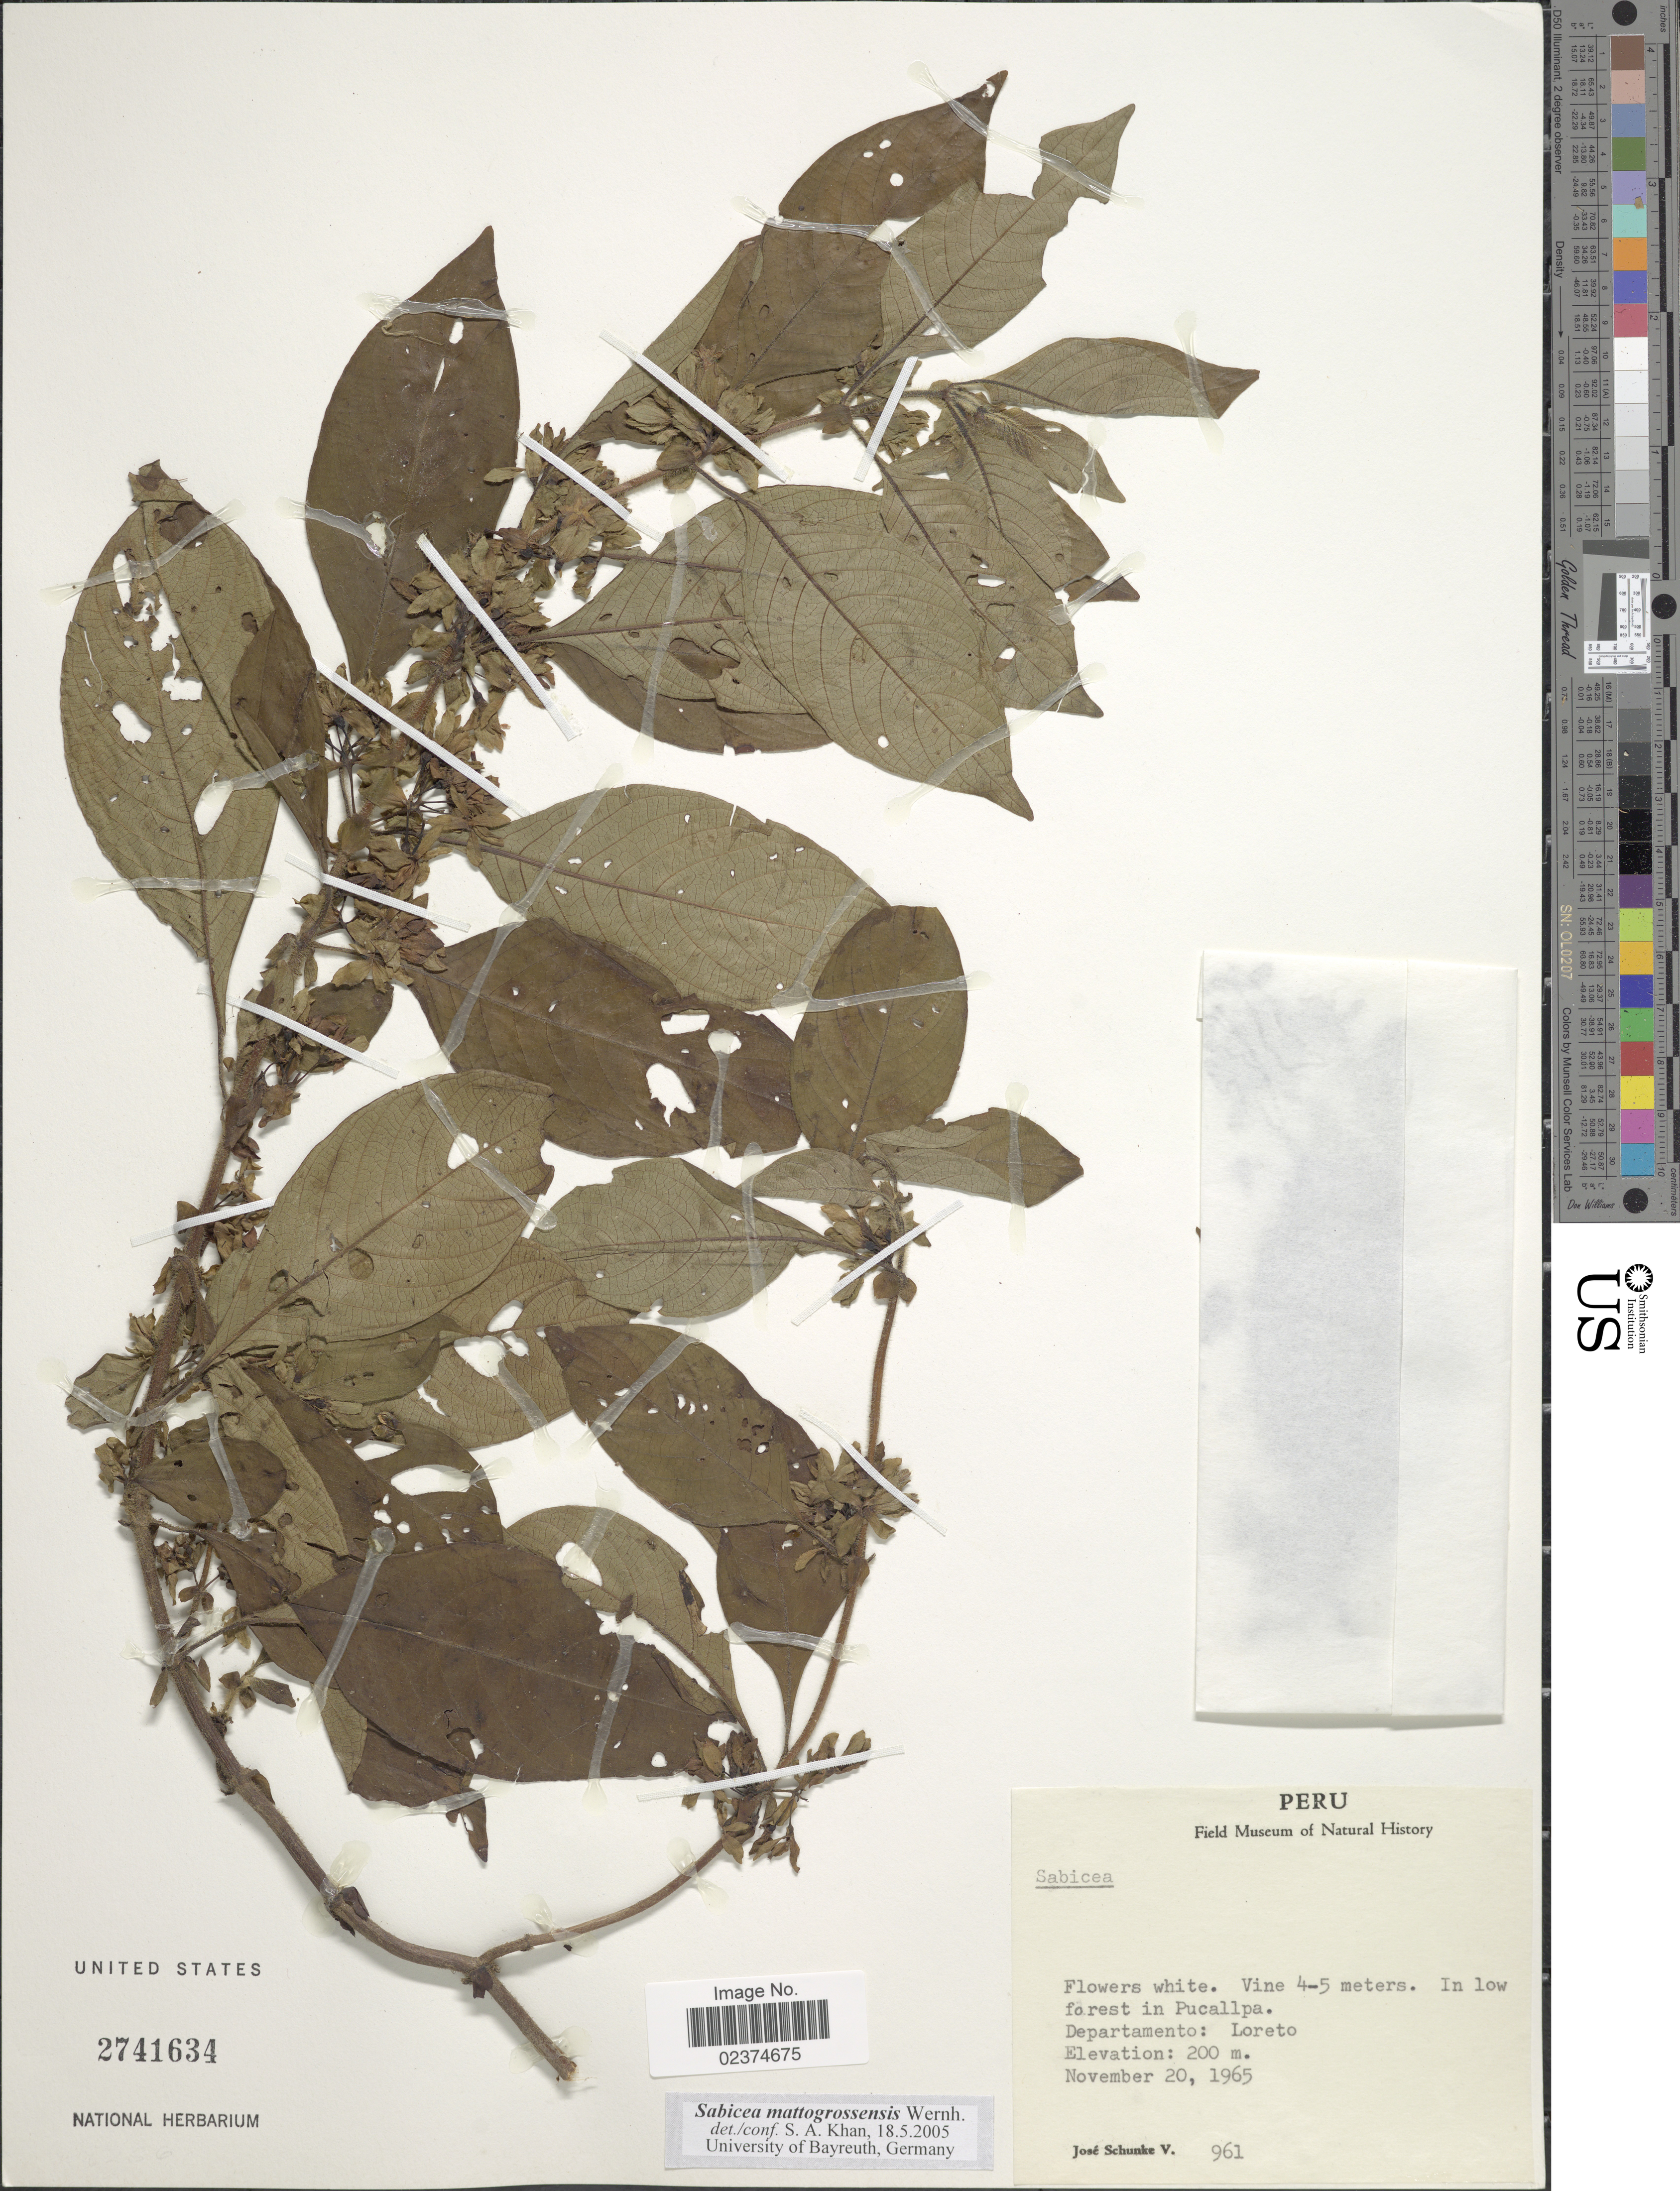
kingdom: Plantae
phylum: Tracheophyta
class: Magnoliopsida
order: Gentianales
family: Rubiaceae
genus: Sabicea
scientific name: Sabicea mattogrossensis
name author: Wernham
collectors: J. Schunke Vigo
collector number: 961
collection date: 1965-11-20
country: Peru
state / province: Loreto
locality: In low forest in Pucallpa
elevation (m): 200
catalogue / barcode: US 2741634